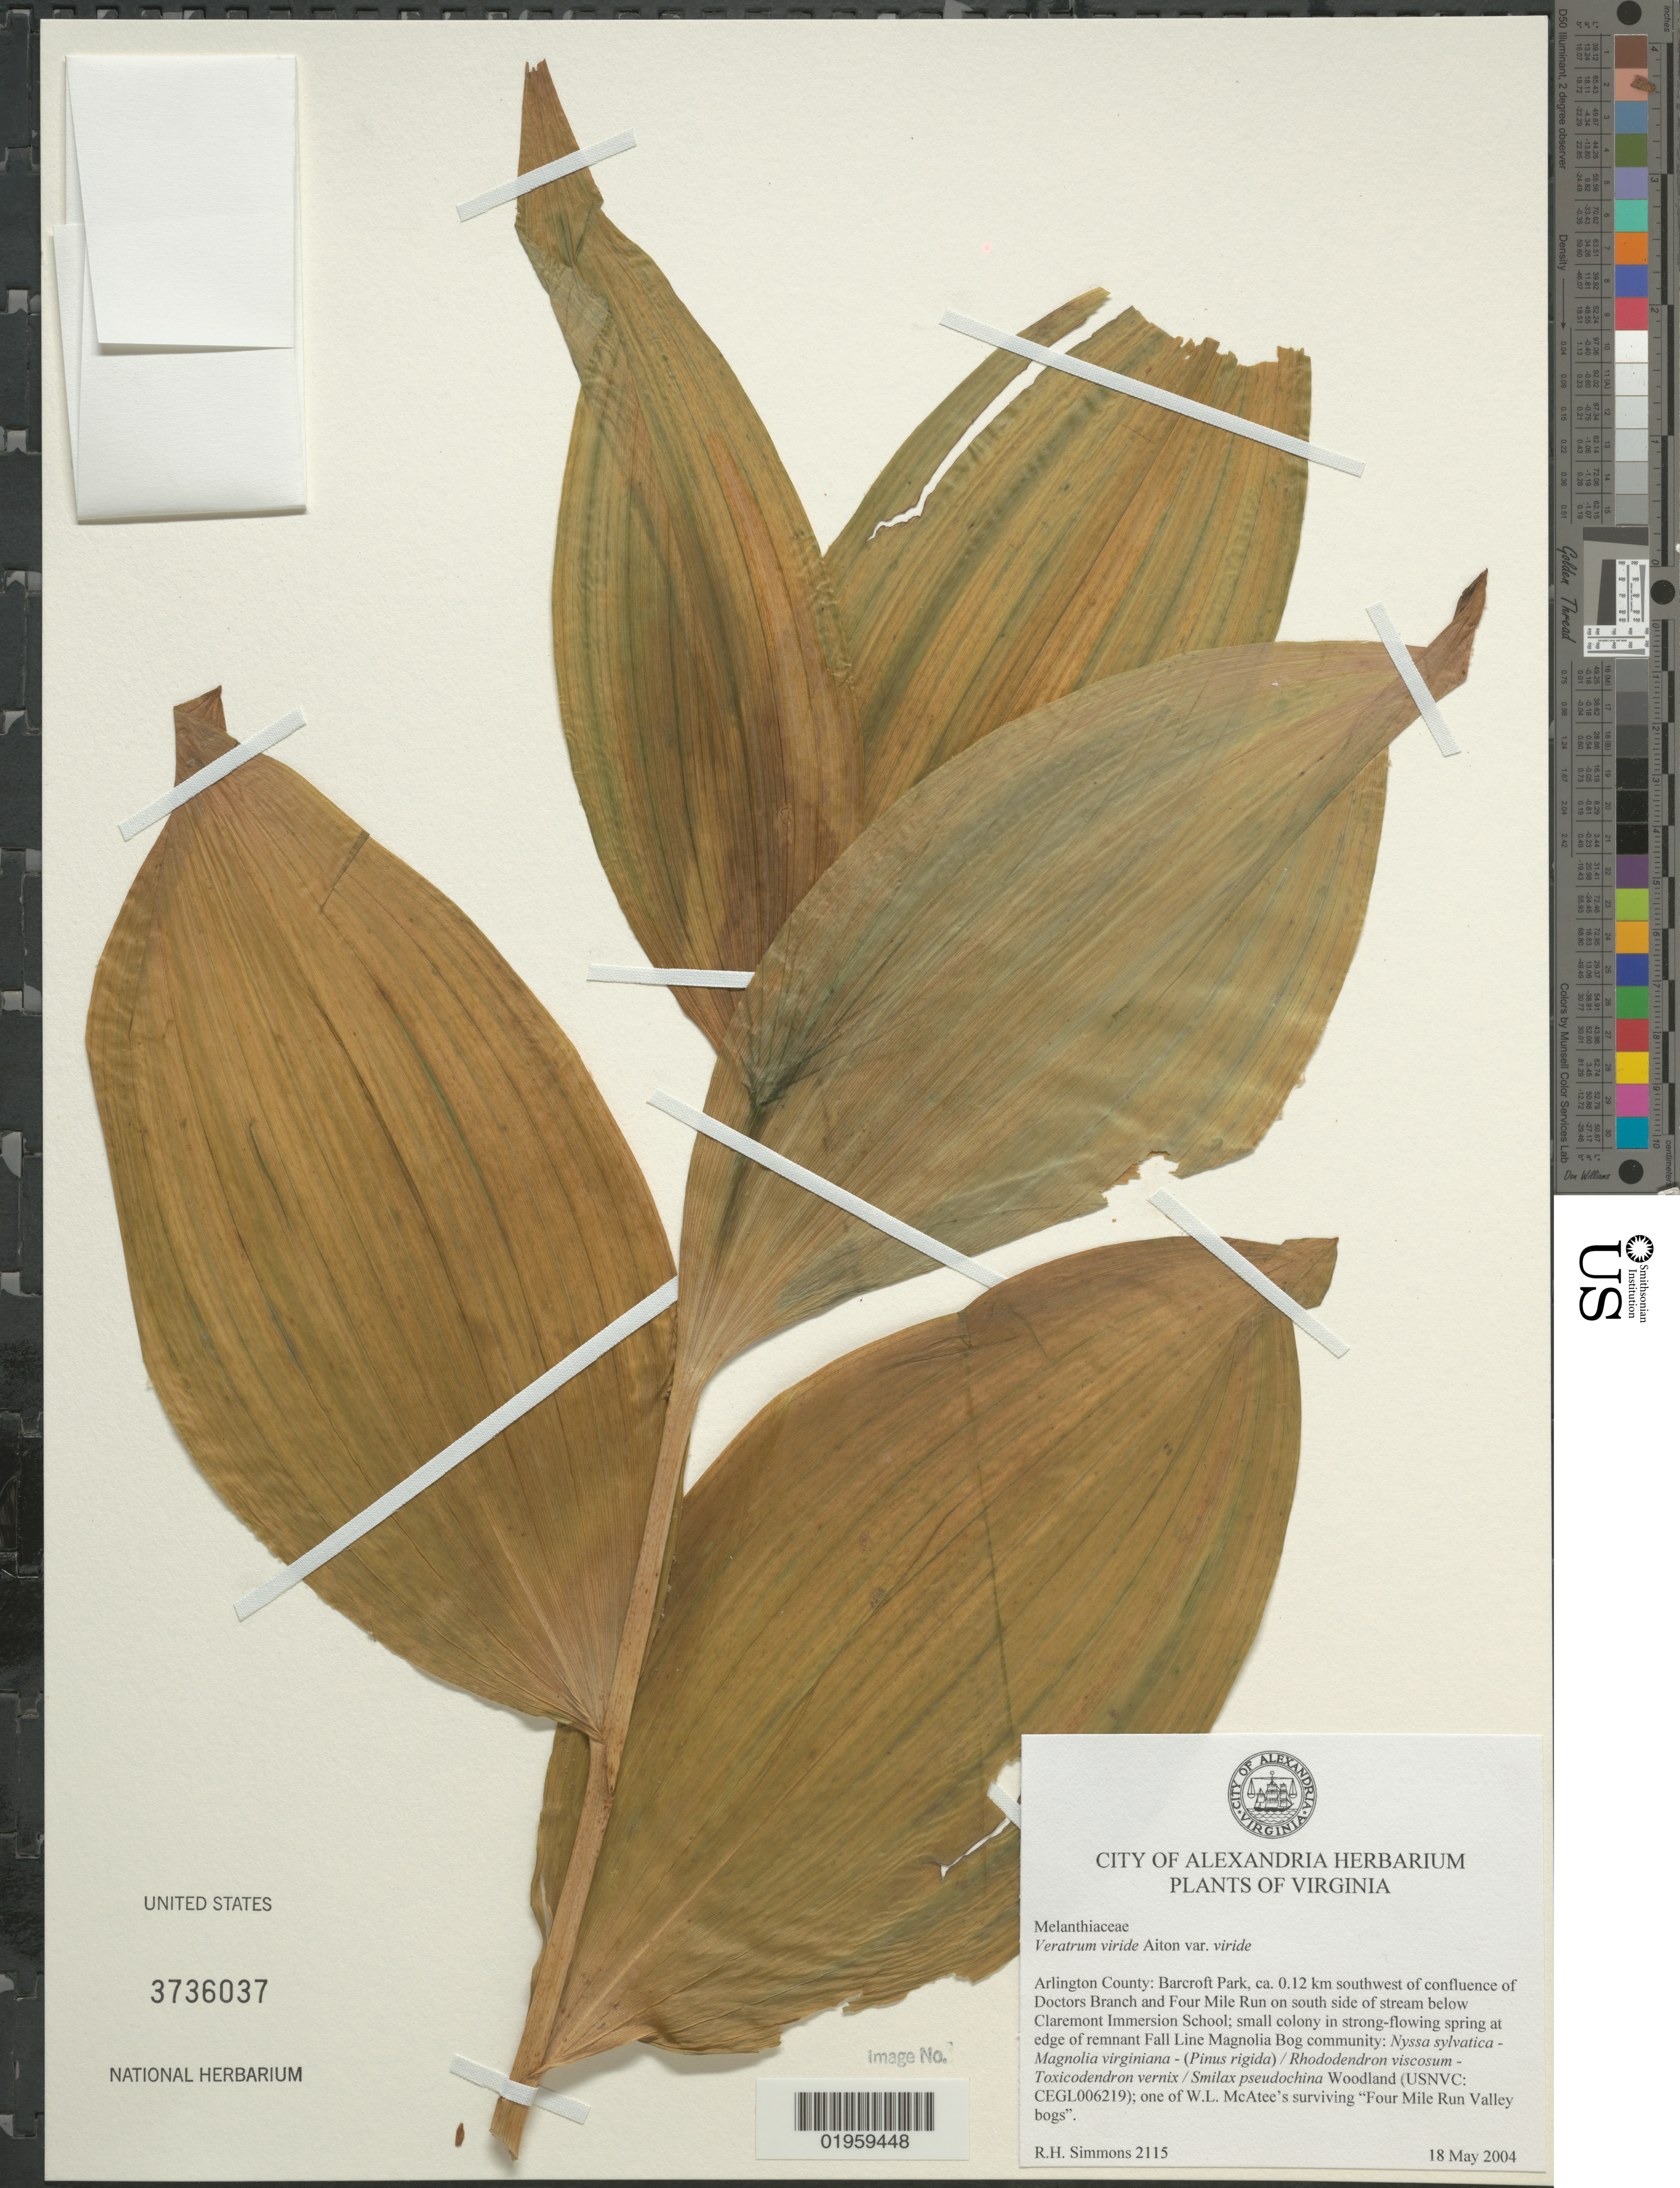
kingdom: Plantae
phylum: Tracheophyta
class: Liliopsida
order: Liliales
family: Melanthiaceae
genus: Veratrum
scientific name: Veratrum viride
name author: Aiton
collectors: R. H. Simmons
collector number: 2115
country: United States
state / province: Virginia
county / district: Arlington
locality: Barcroft Park; Barcroft Bog; ca. 0.12 km SW of confluence of Doctors Branch and Four Mile Run on south side of stream below Claremont Immersion School.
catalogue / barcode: US 3736037